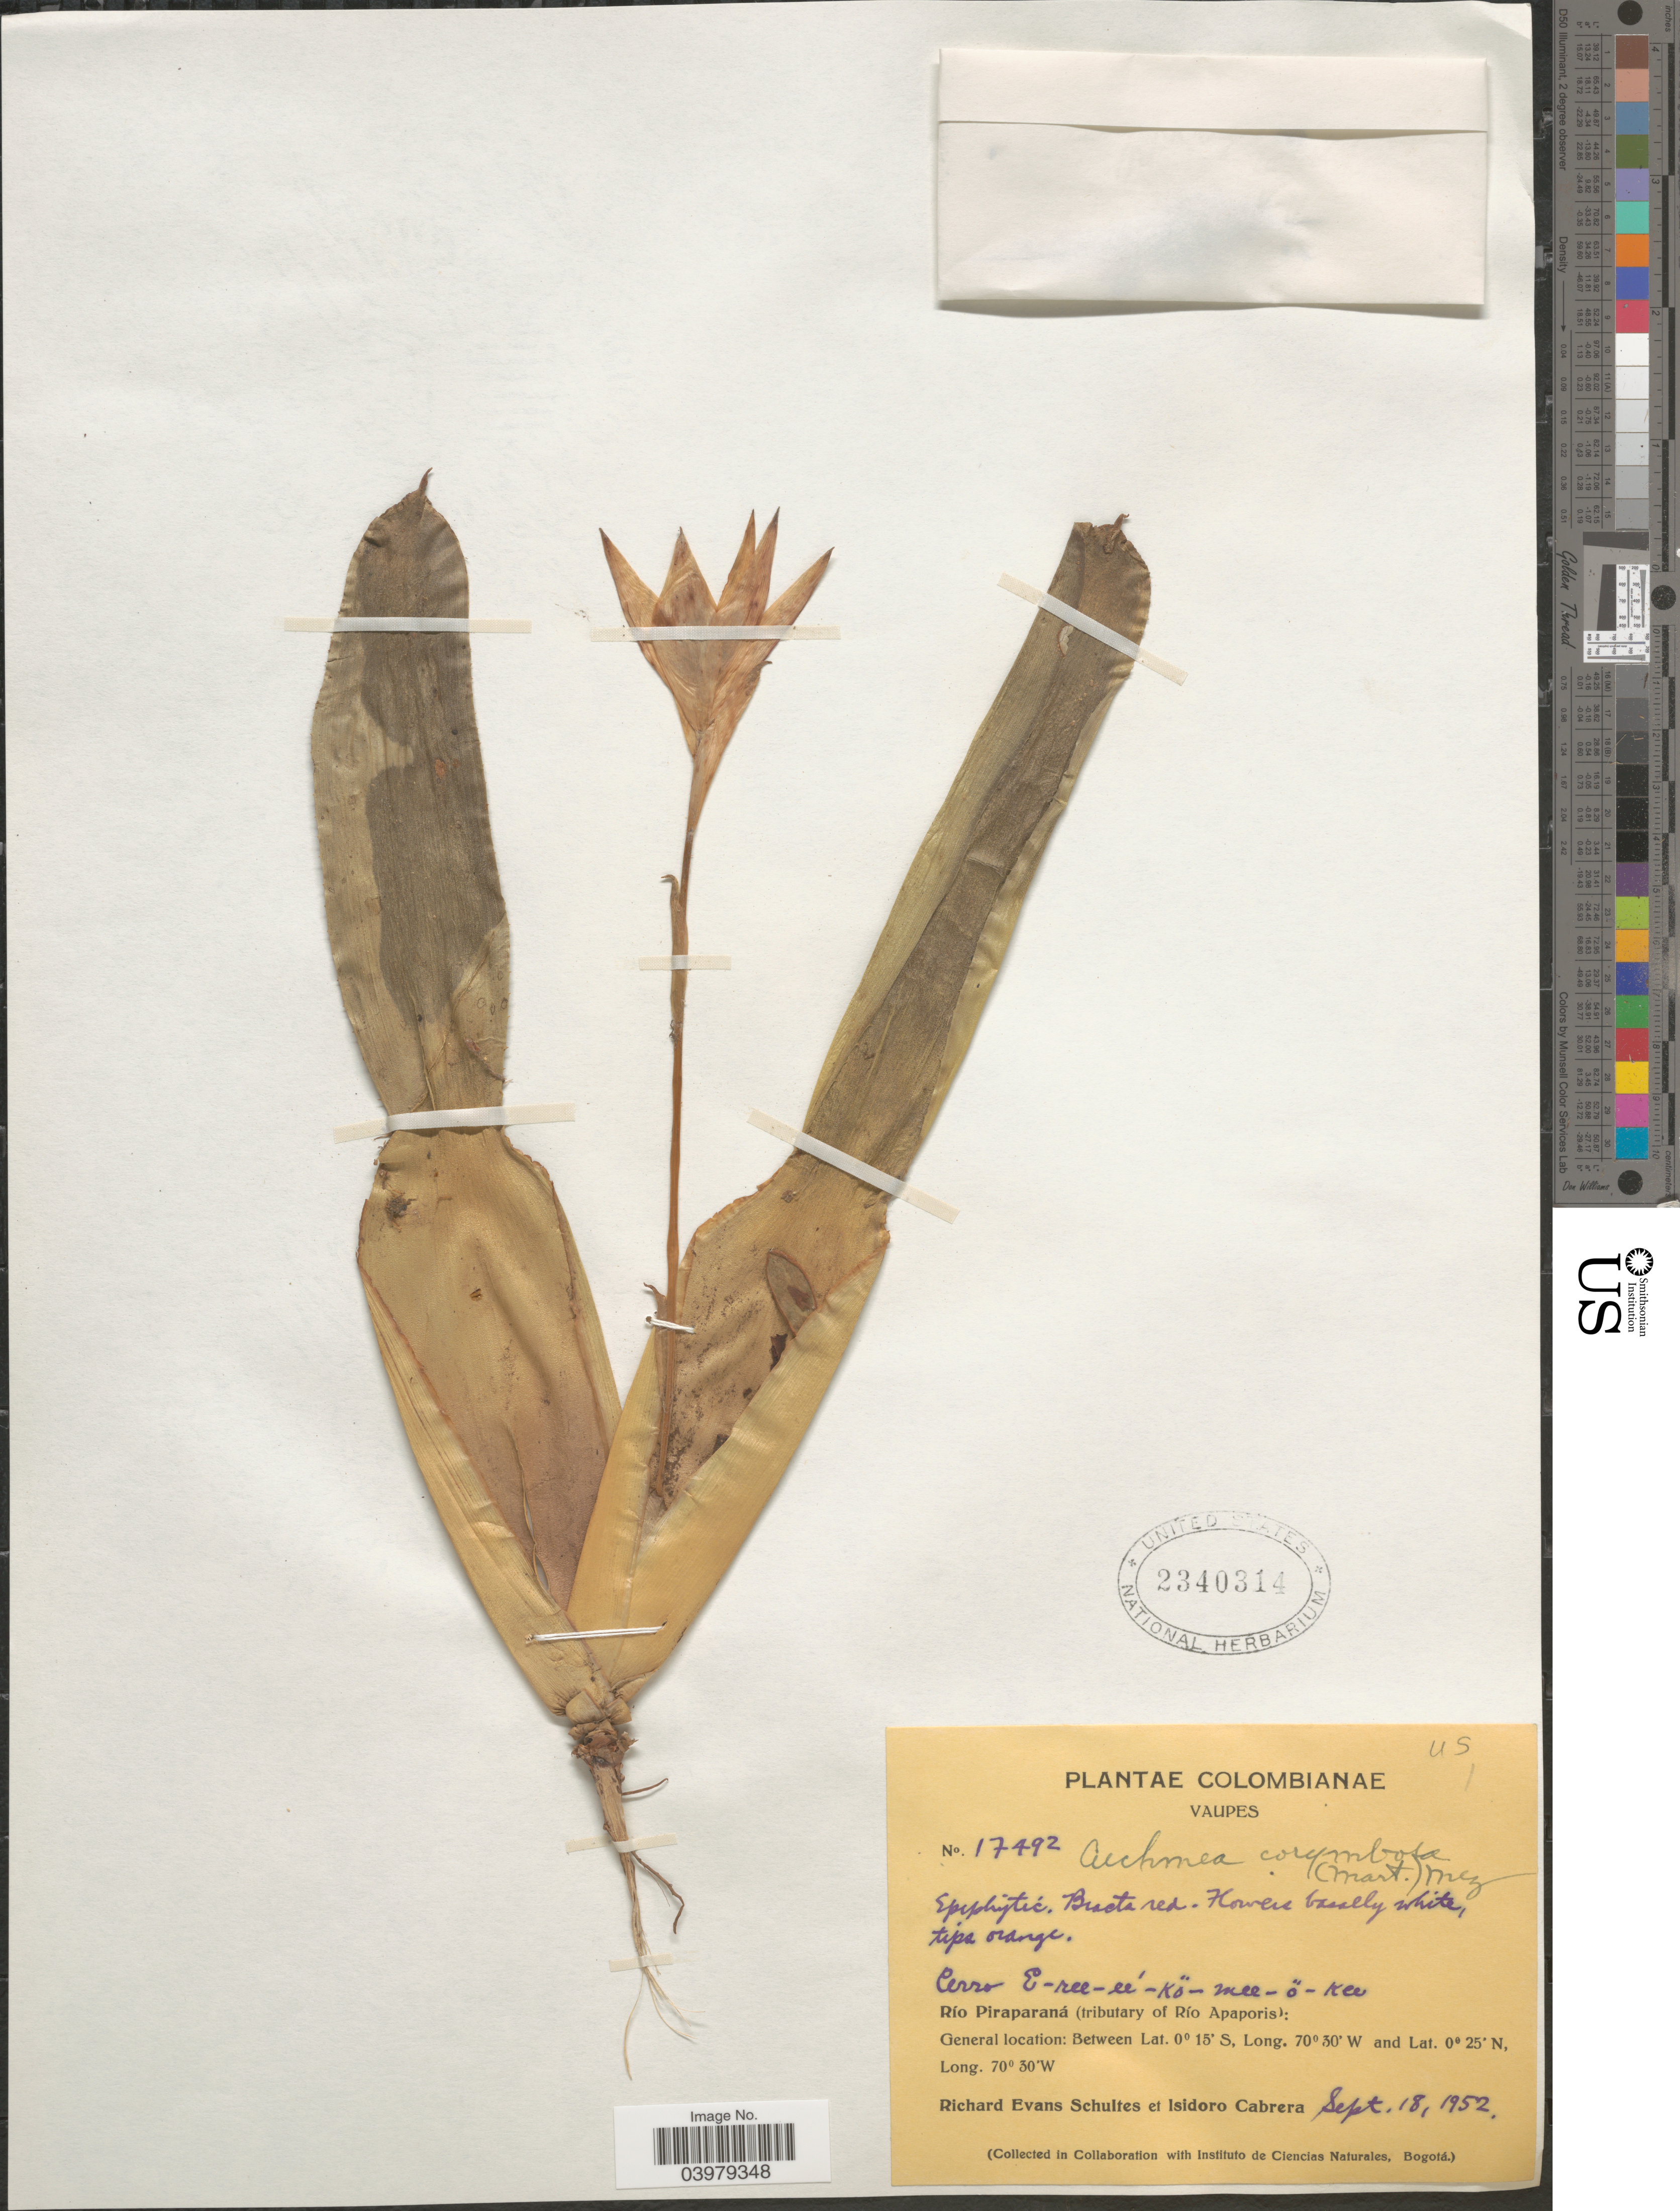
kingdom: Plantae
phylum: Tracheophyta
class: Liliopsida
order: Poales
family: Bromeliaceae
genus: Aechmea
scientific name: Aechmea corymbosa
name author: (Mart. ex Schult. f.) Mez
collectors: R. E. Schultes & I. Cabrera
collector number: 17492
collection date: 1952-09-18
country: Colombia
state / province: Vaupés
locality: Cerro E-ree-eé-Kö-mee-ö-kee. Río Piraparaná (tributary of Río Apaporis).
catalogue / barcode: US 2340314